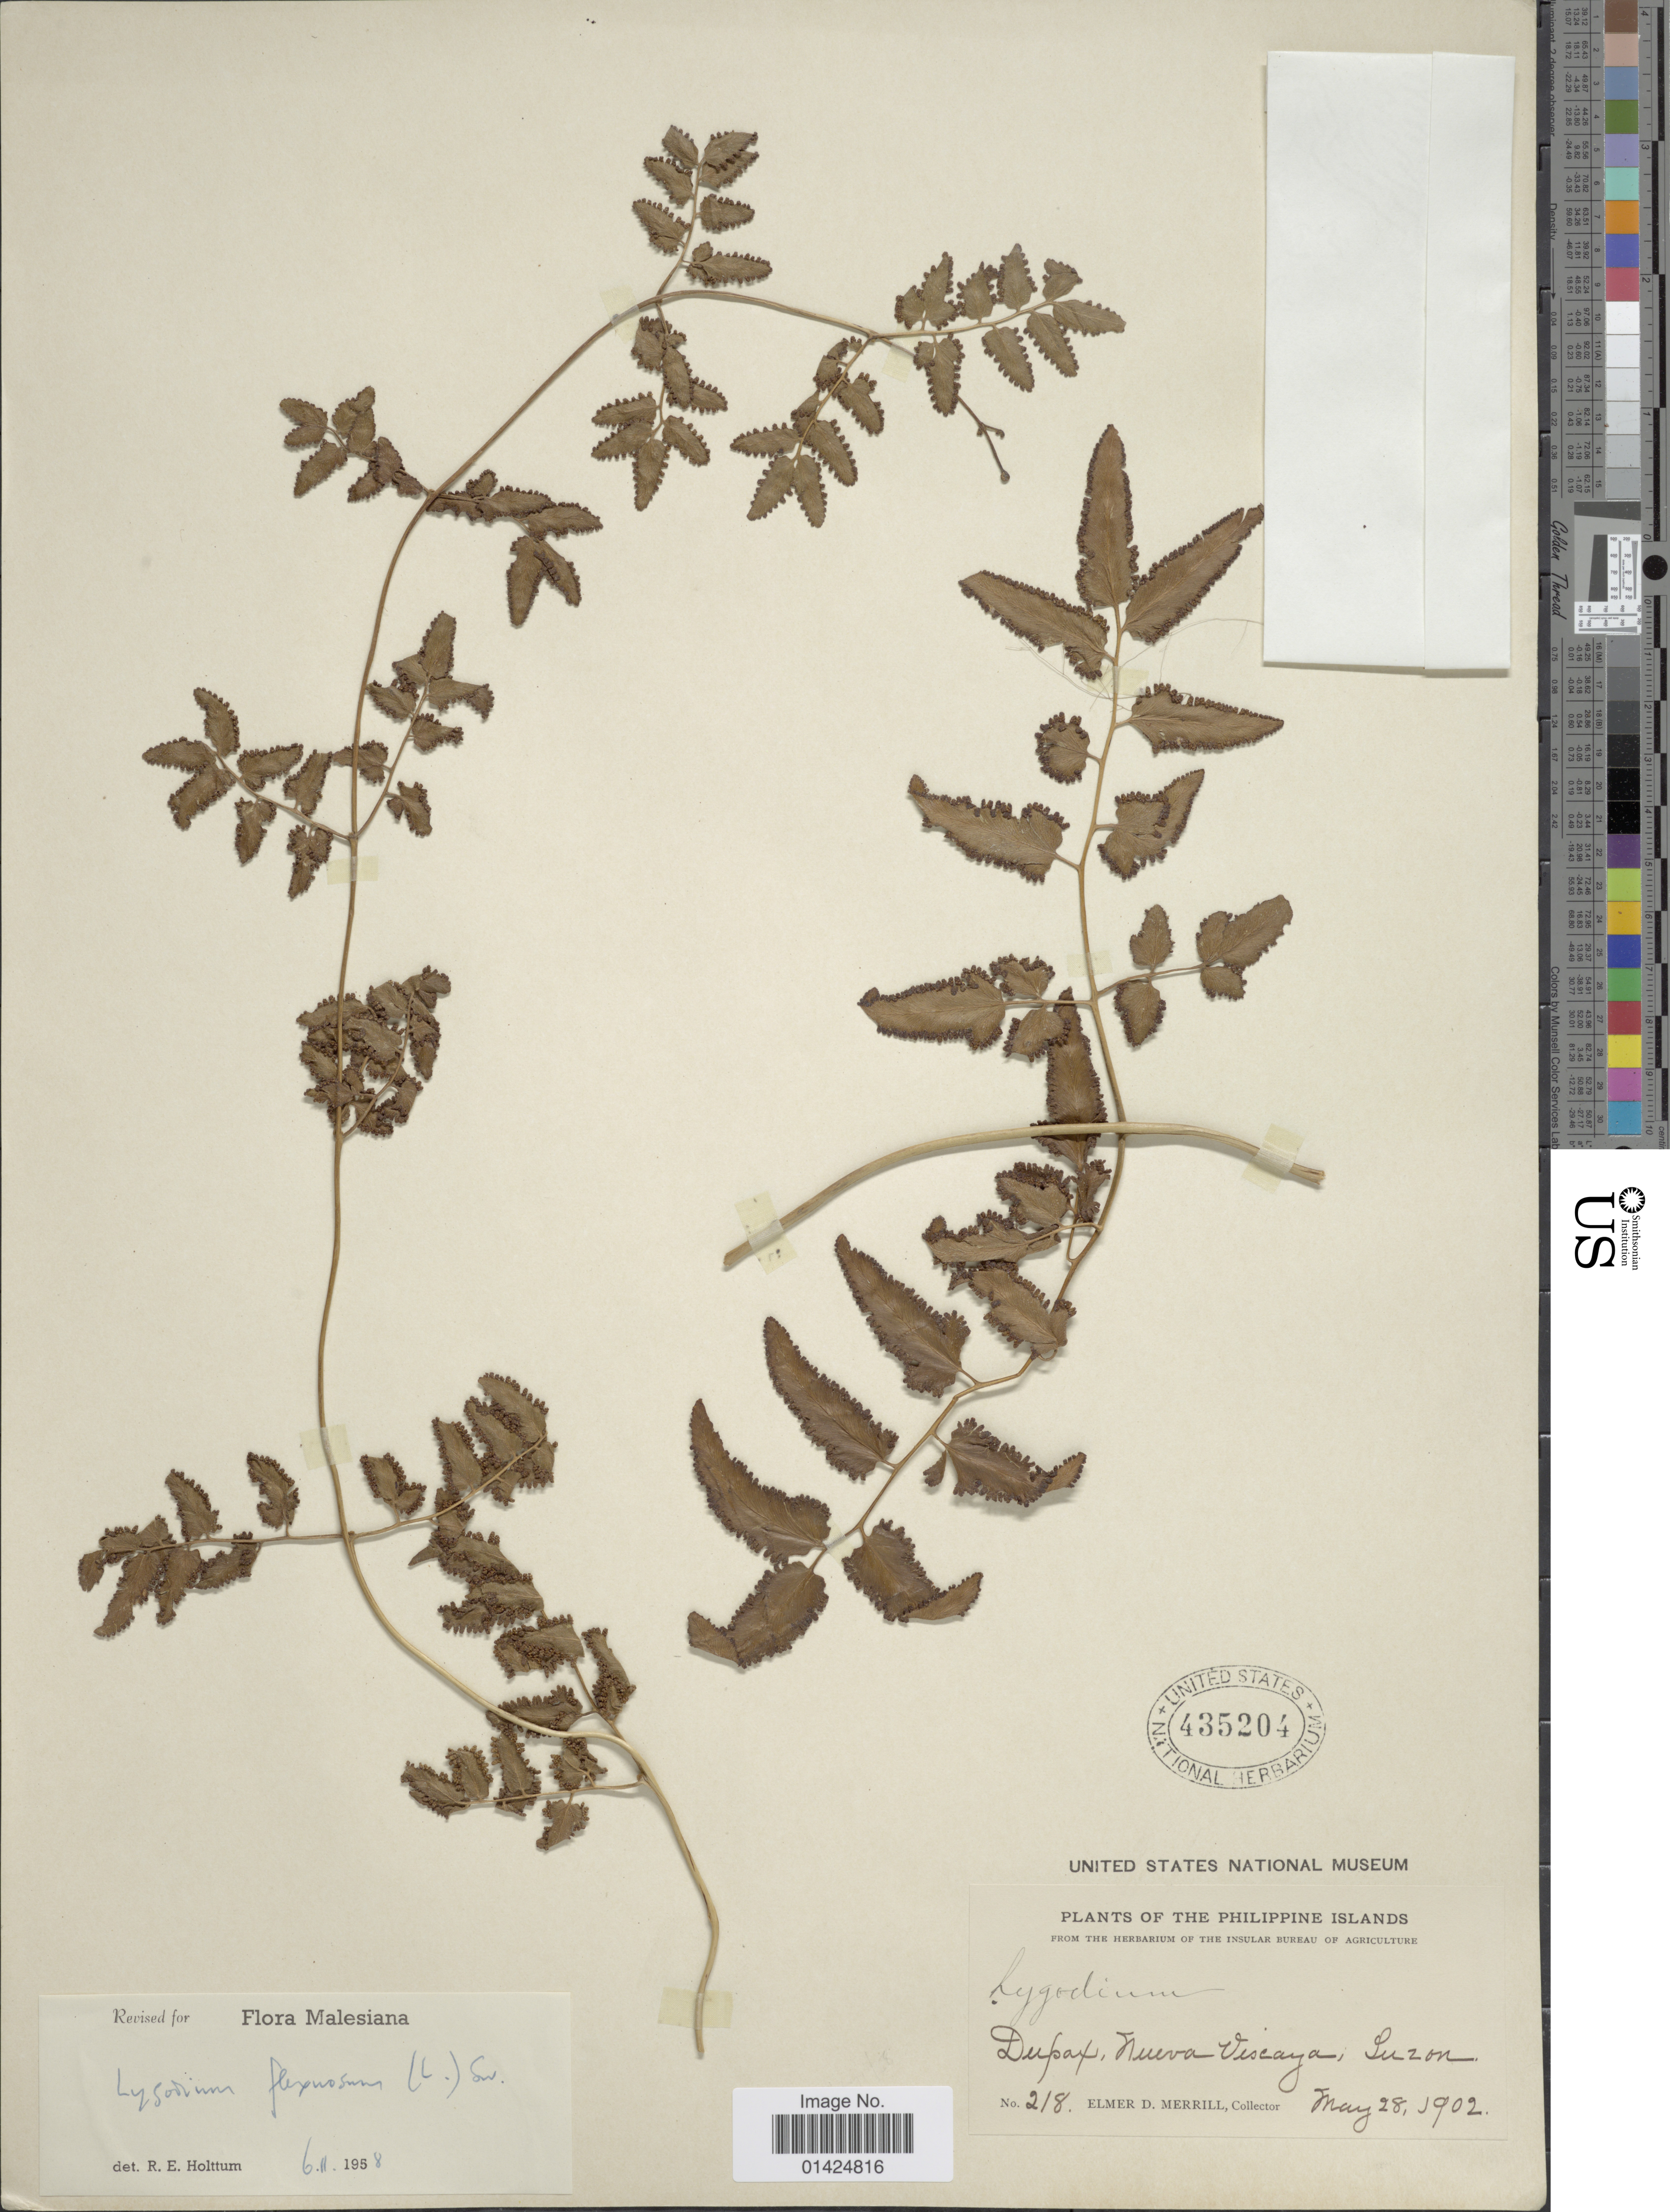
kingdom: Plantae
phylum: Tracheophyta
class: Polypodiopsida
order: Schizaeales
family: Lygodiaceae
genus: Lygodium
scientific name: Lygodium flexuosum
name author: Sw.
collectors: E. D. Merrill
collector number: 218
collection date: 1902-05-28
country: Philippines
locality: Dupax, Neuva Viscaya, Luzon.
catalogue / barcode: US 435204